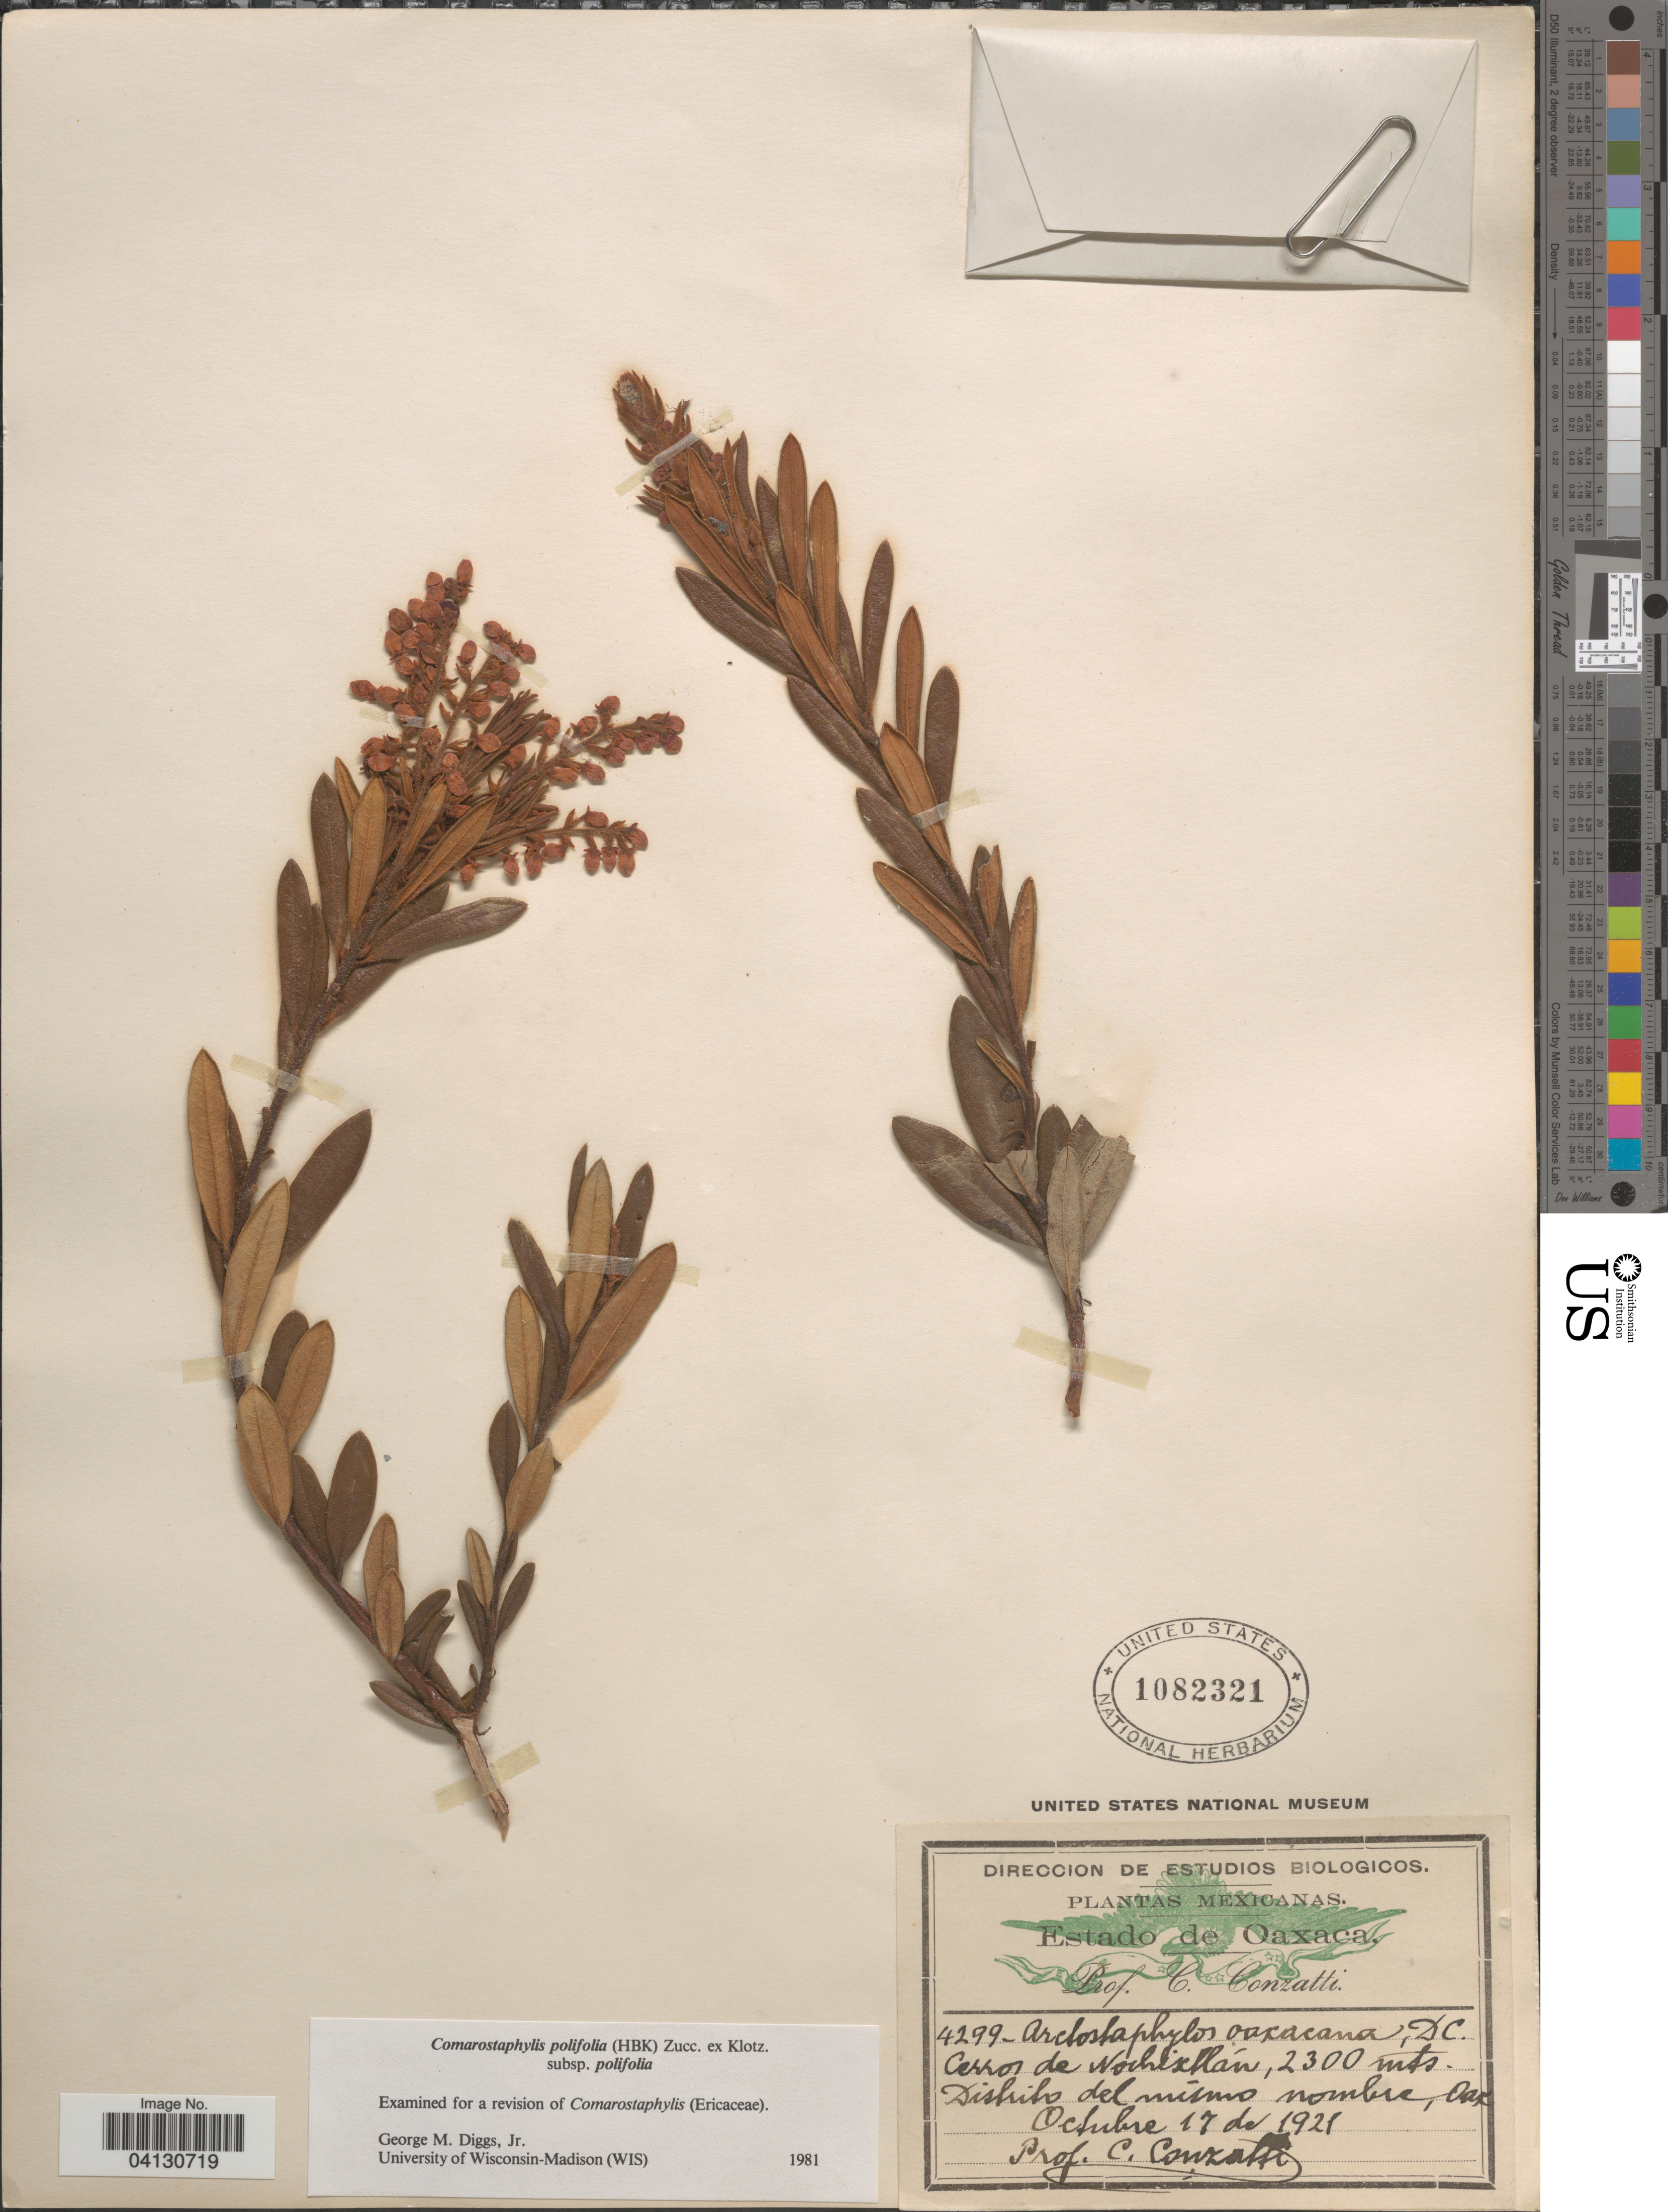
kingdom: Plantae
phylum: Tracheophyta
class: Magnoliopsida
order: Ericales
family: Ericaceae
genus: Comarostaphylis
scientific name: Comarostaphylis polifolia subsp. polifolia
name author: (Kunth) Zucc. ex Klotzsch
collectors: C. Conzatti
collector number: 4299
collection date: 1921-10-17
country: Mexico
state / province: Oaxaca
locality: Cerros de Nochixtlán. Distrito del mismo nombre.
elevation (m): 2300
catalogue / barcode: US 1082321